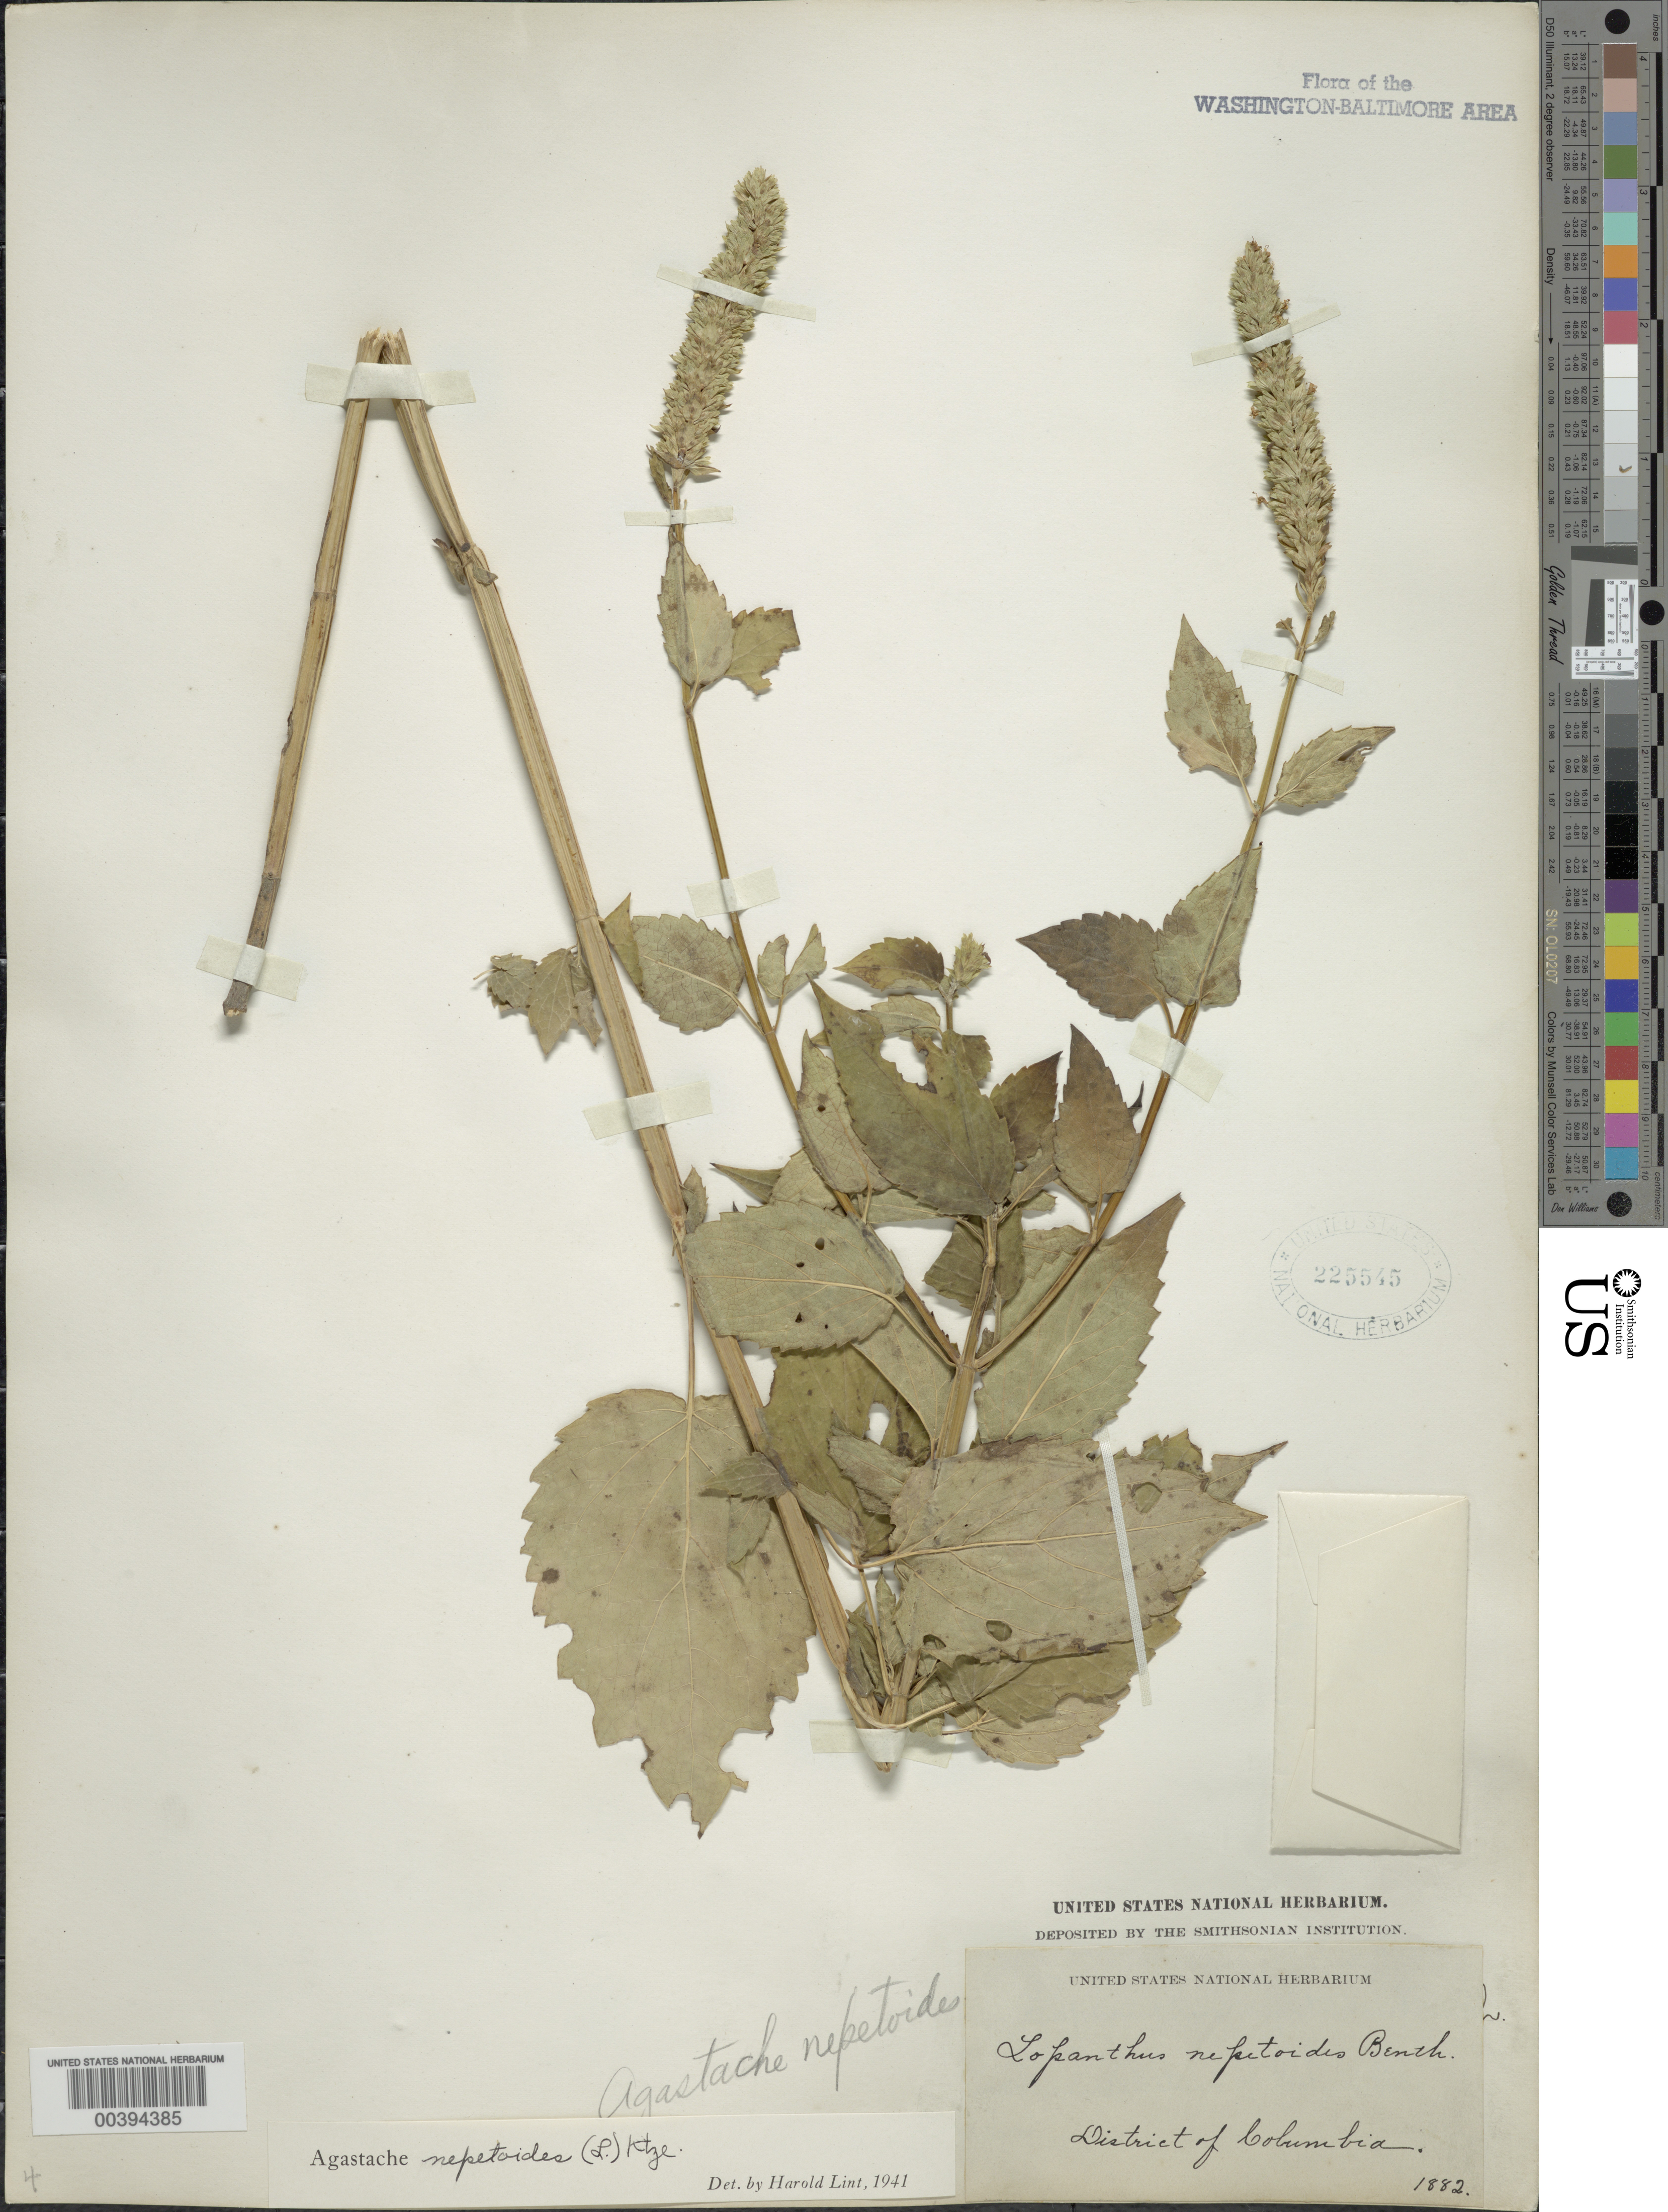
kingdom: Plantae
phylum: Tracheophyta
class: Magnoliopsida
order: Lamiales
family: Lamiaceae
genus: Agastache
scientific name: Agastache nepetoides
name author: (L.) Kuntze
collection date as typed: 1882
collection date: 1882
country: United States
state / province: District of Columbia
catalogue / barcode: US 225545